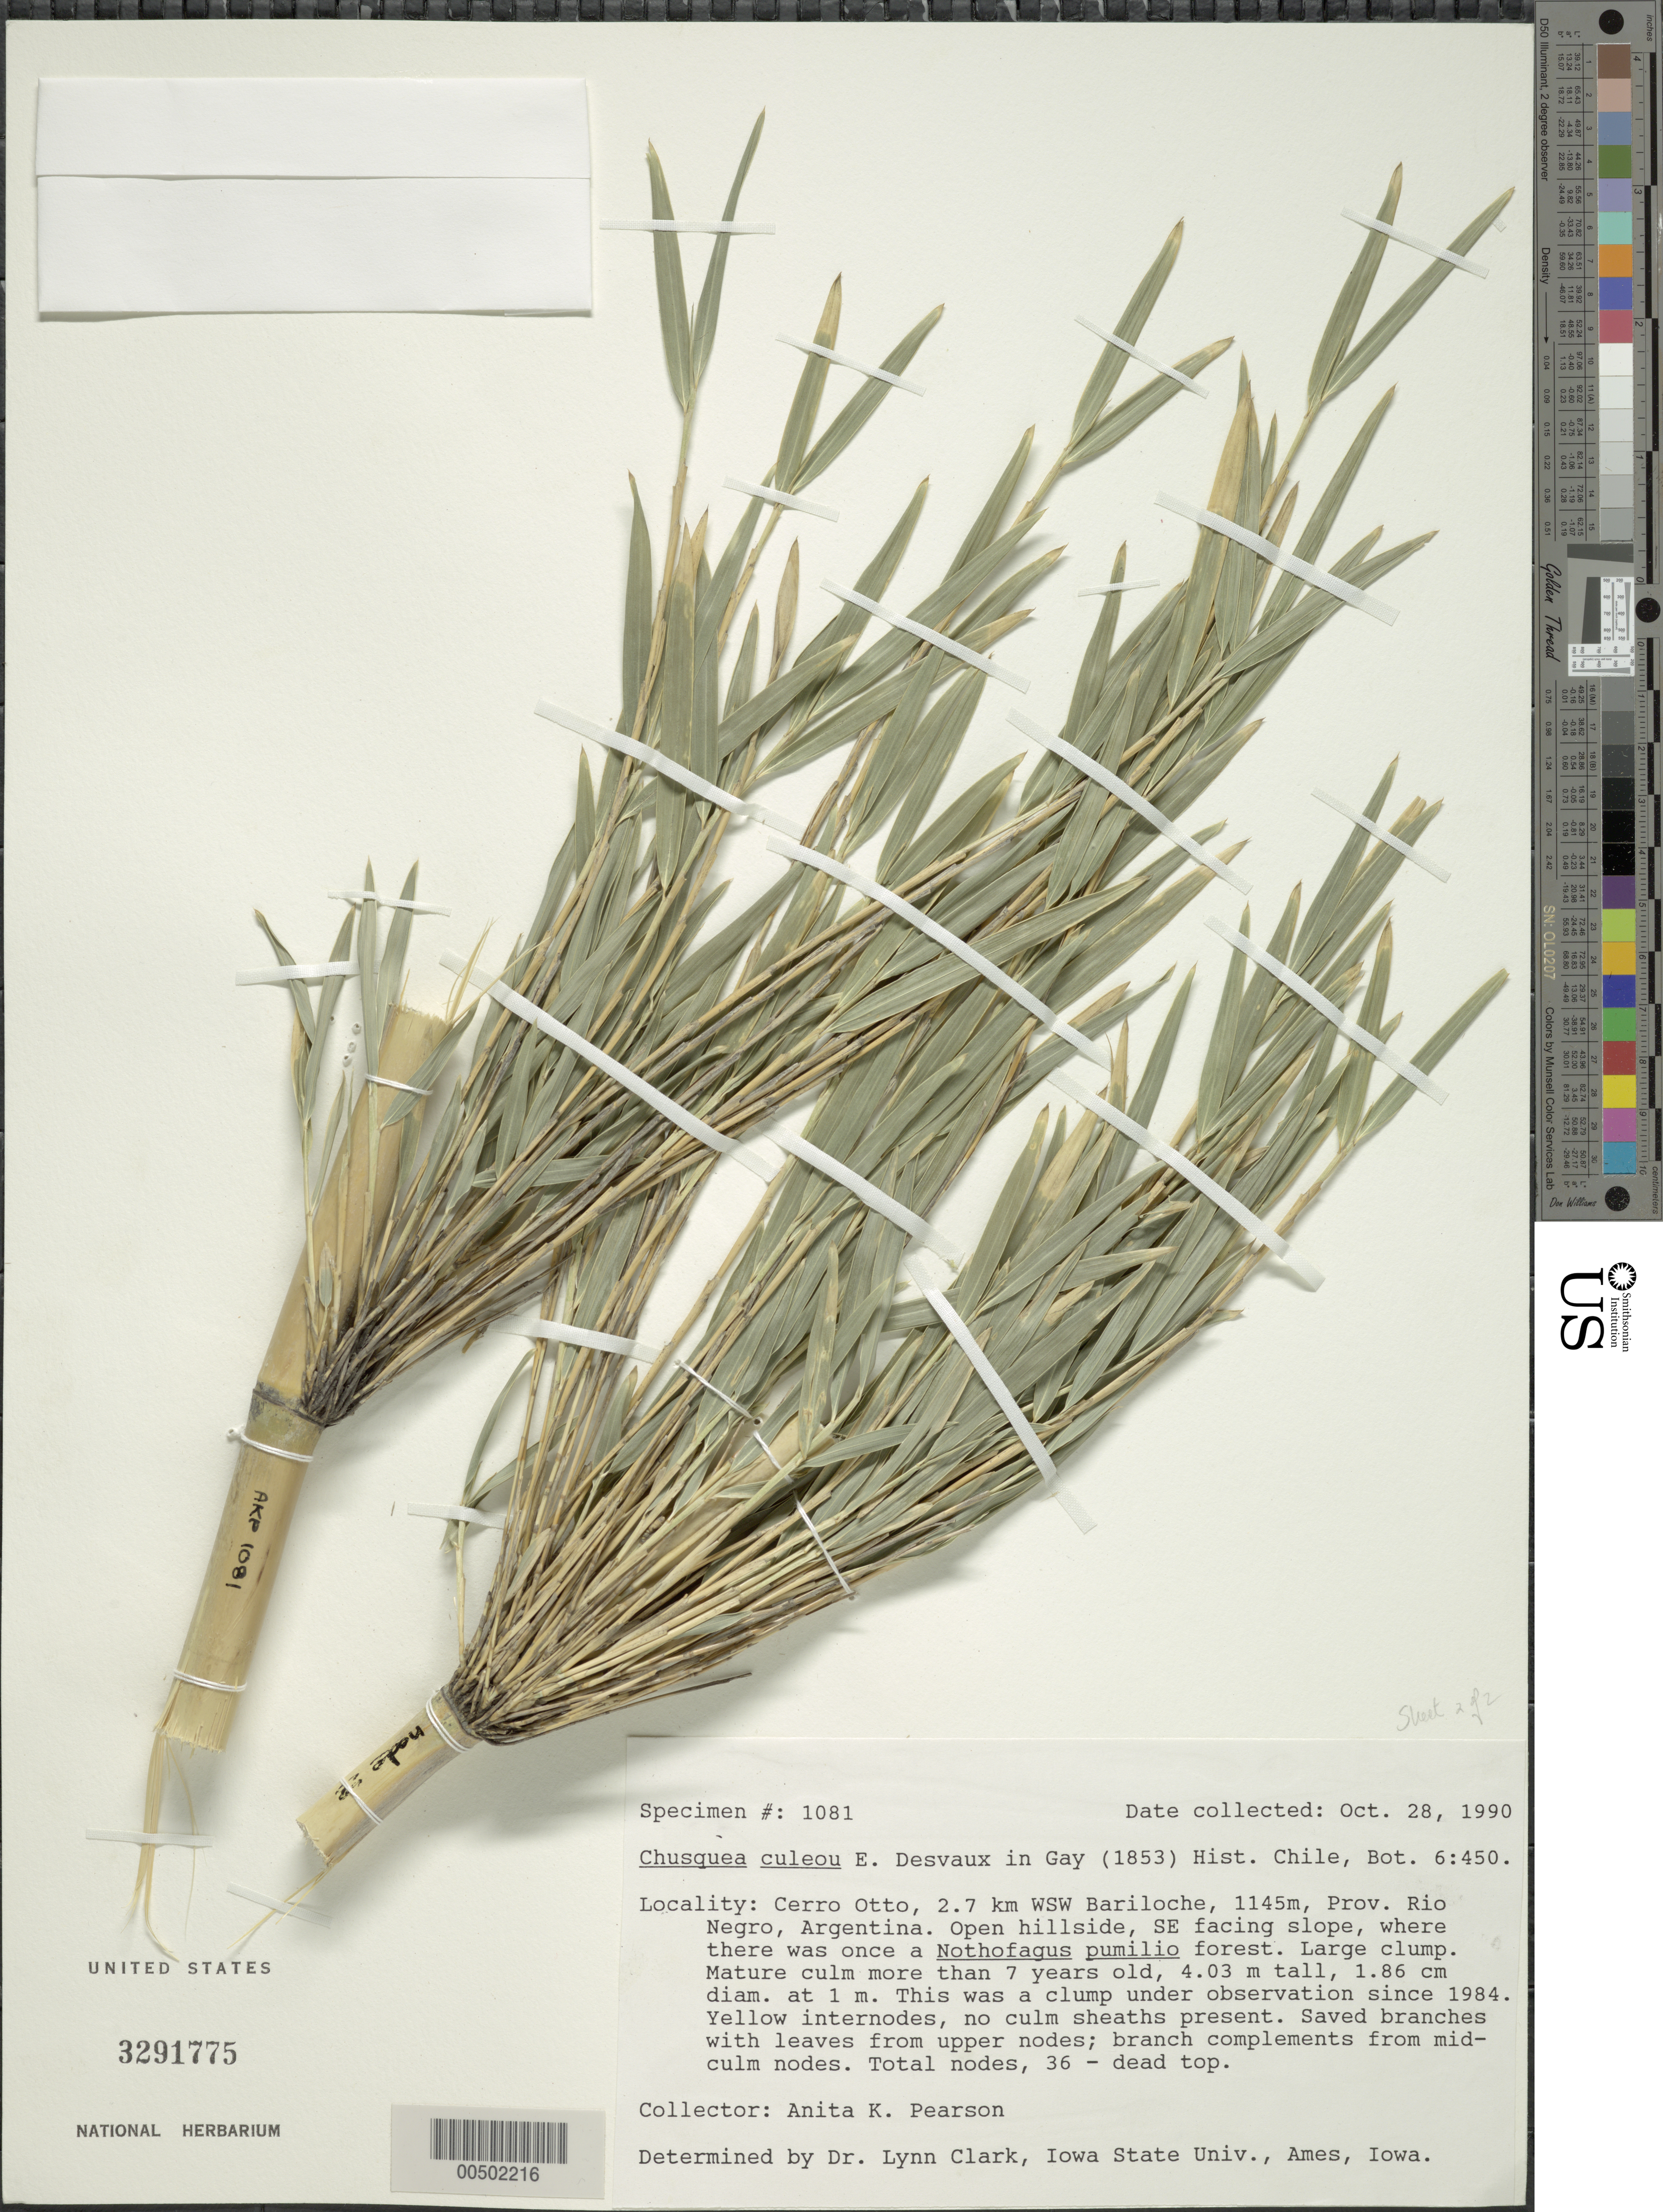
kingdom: Plantae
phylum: Tracheophyta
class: Liliopsida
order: Poales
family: Poaceae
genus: Chusquea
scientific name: Chusquea culeou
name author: É. Desv.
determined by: Clark, Lynn G., (ISC), Iowa State University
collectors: A. K. Pearson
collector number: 1081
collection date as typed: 28 Oct 1990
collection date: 1990-10-28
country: Argentina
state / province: Río Negro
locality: Cerro Otto, 2.7 km WSW Bariloche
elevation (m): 1145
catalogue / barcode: US 3291775